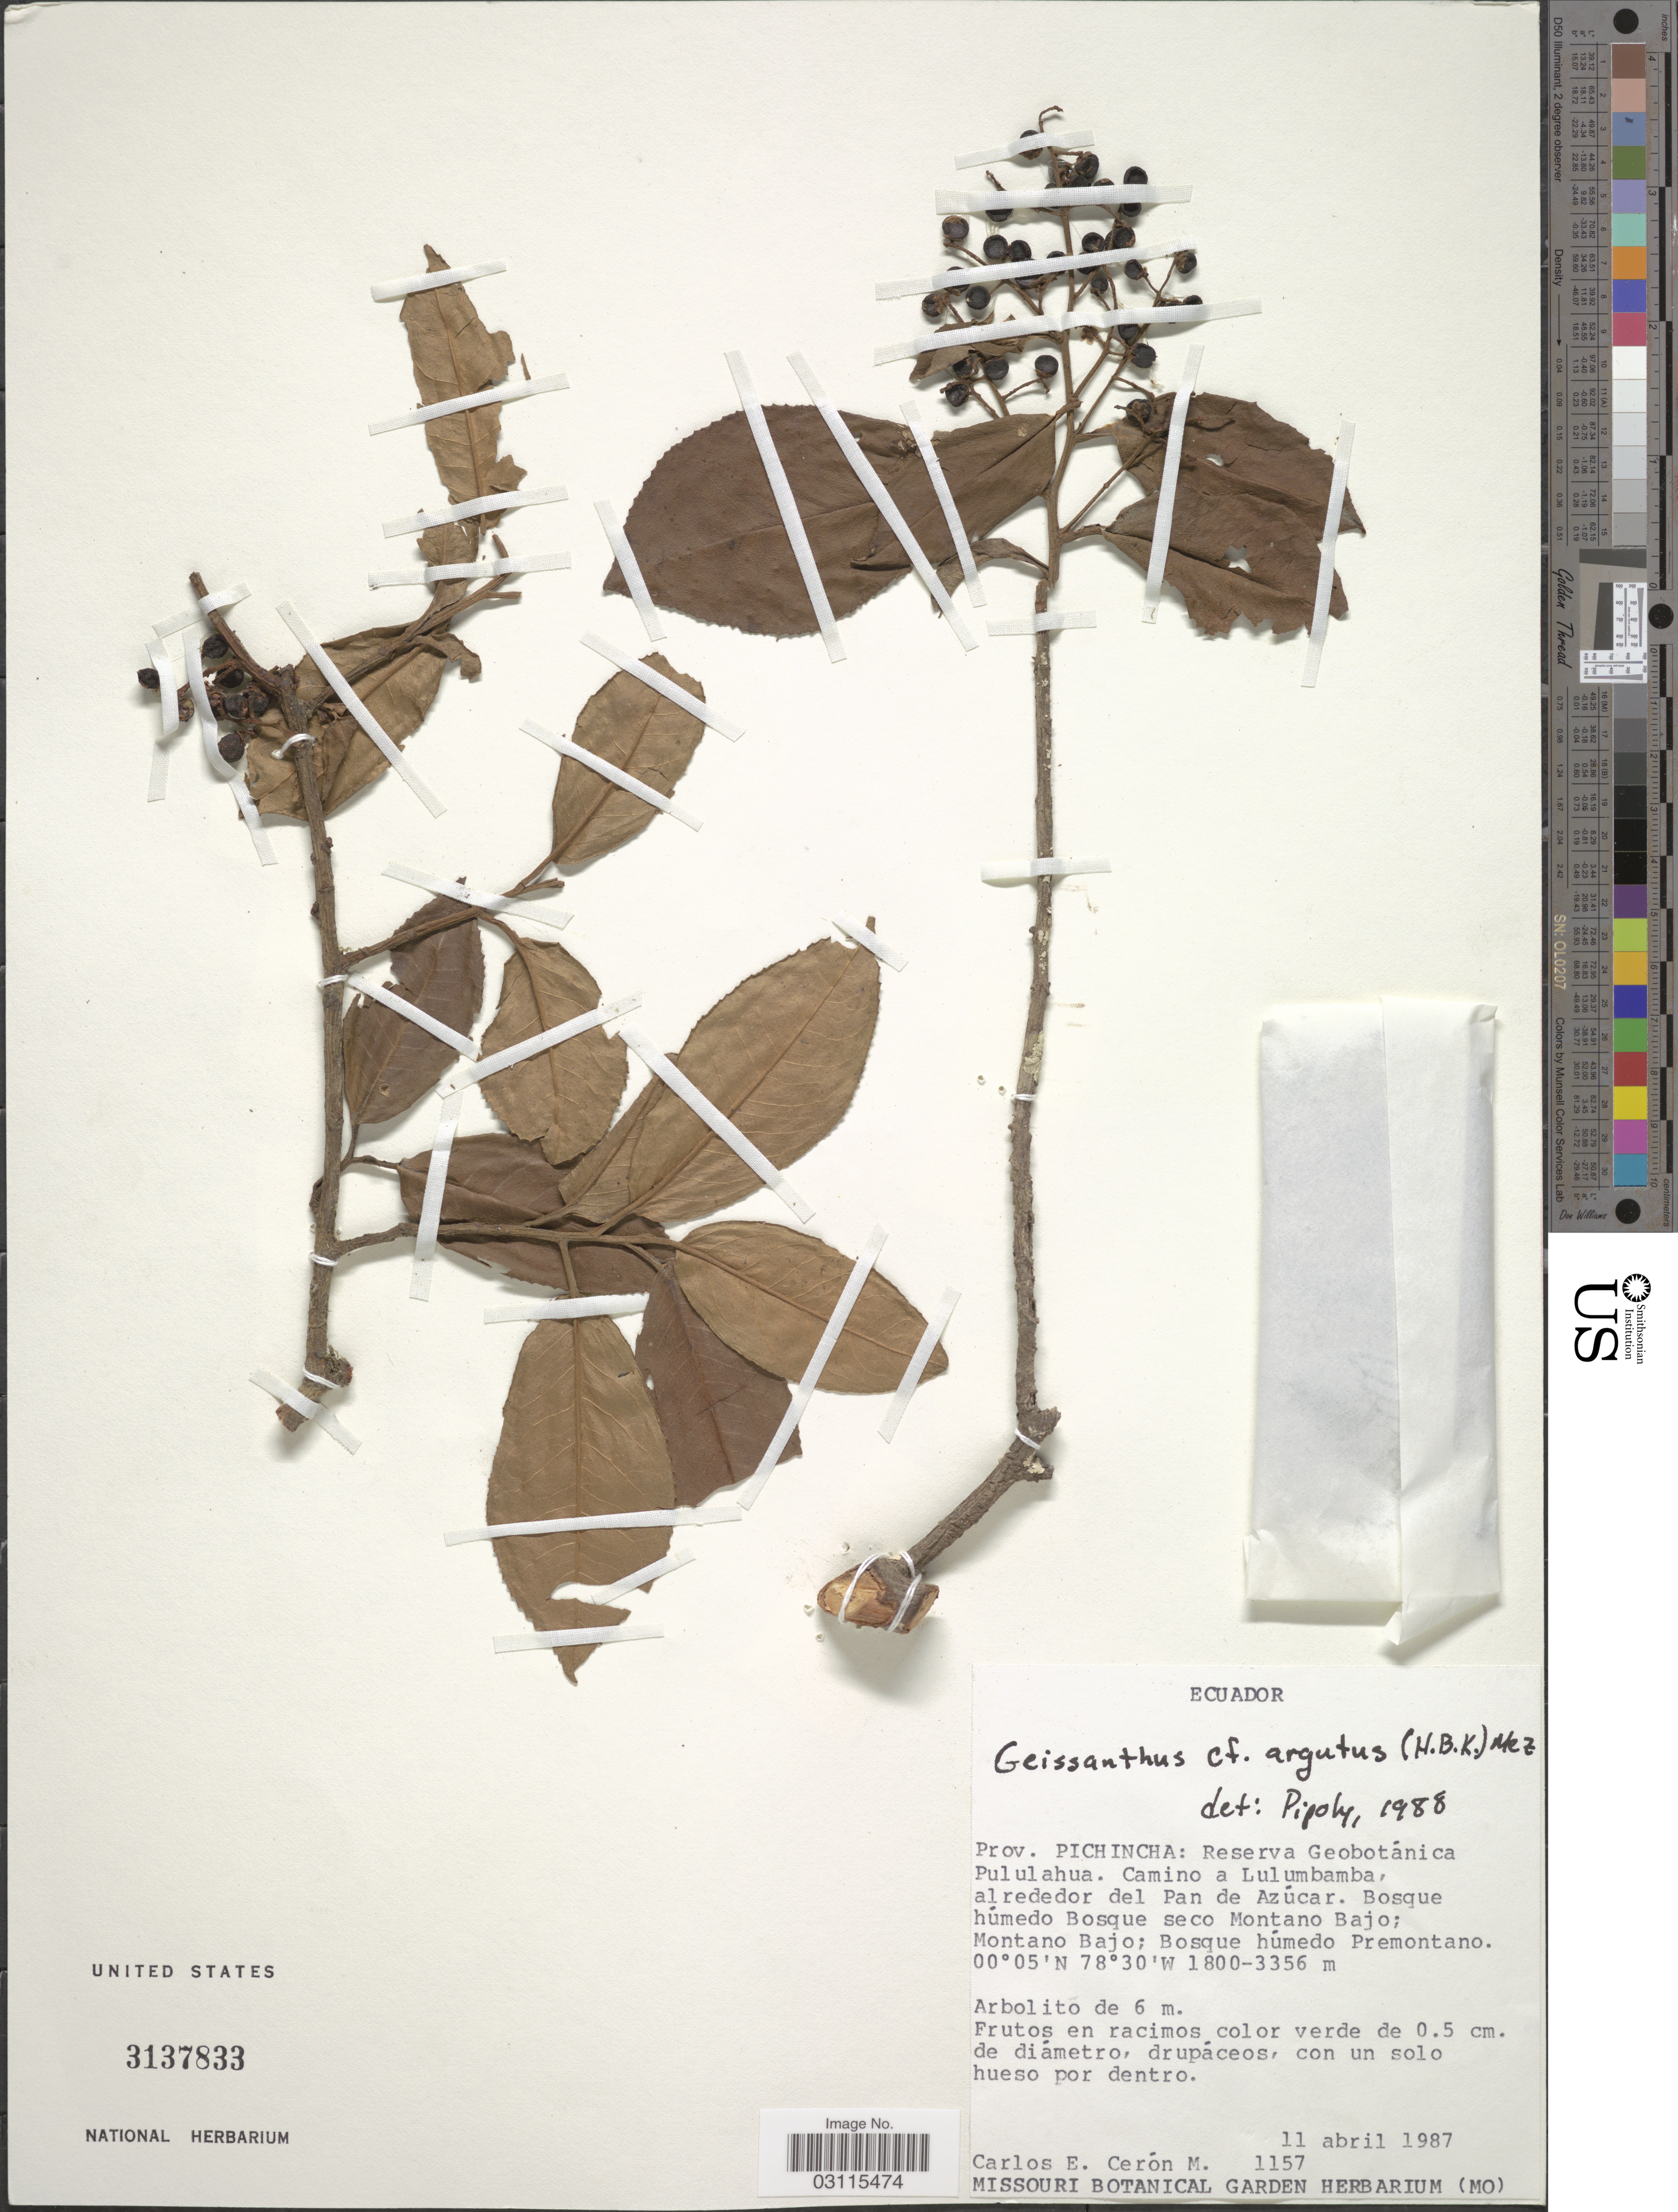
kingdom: Plantae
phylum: Tracheophyta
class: Magnoliopsida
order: Ericales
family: Primulaceae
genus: Geissanthus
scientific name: Geissanthus argutus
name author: (Kunth) Mez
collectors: C. E. Cerón M.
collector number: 1157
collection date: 1987-04-11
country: Ecuador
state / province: Pichincha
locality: Prov. Pichincha: Reserva Geobotánica Pululahua. Camino a Lulumbamba, alrededor del Pan de Azúcar. Bosque húmedo Bosque seco Montano Bajo; Montano Bajo.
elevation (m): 1800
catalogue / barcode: US 3137833